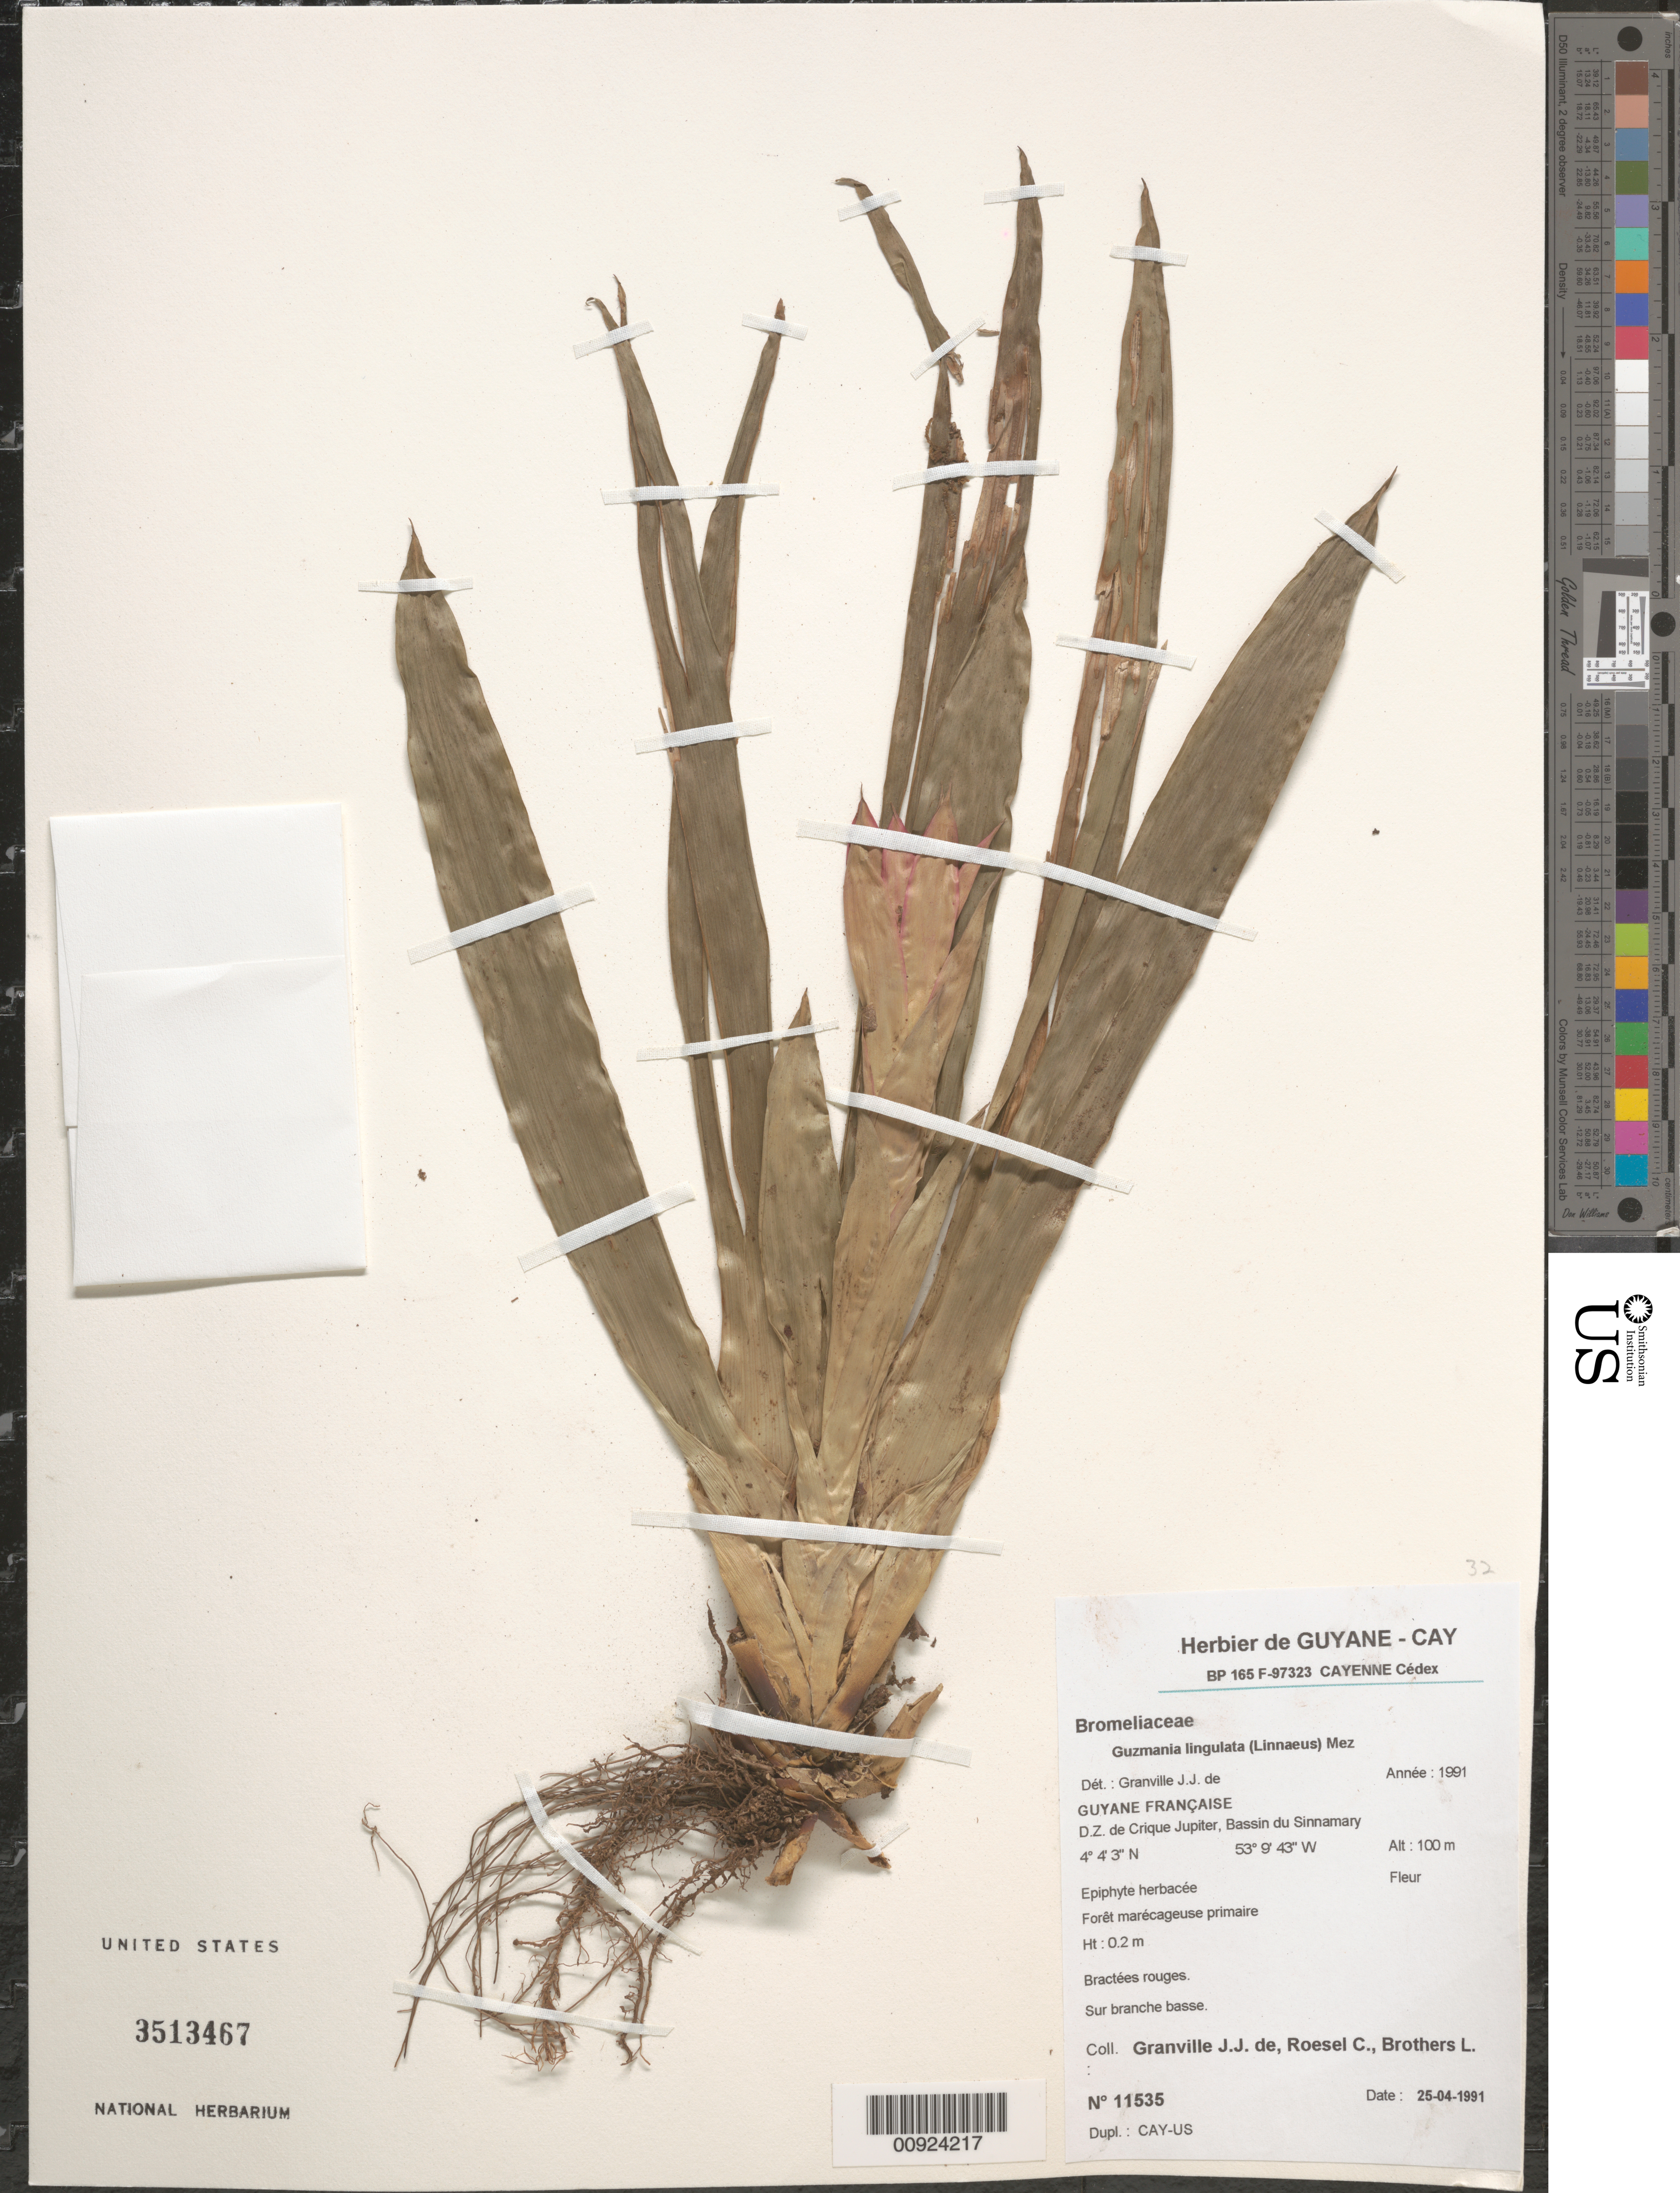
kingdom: Plantae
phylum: Tracheophyta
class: Liliopsida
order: Poales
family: Bromeliaceae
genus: Guzmania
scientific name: Guzmania lingulata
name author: (L.) Mez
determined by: Granville, J. J. de, (CAY), Institut de Recherche pour le Developpement (IRD) (FRENCH GUIANA)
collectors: J.-J. de Granville, C. S. Roesel & L. Brothers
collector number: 11535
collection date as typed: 25-Apr-91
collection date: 1991-04-25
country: French Guiana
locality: D.Z. de Crique Jupiter, Bassin du Sinnamary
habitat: Foret marecageuse primaire. Sur branche basse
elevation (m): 100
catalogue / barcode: US 3513467